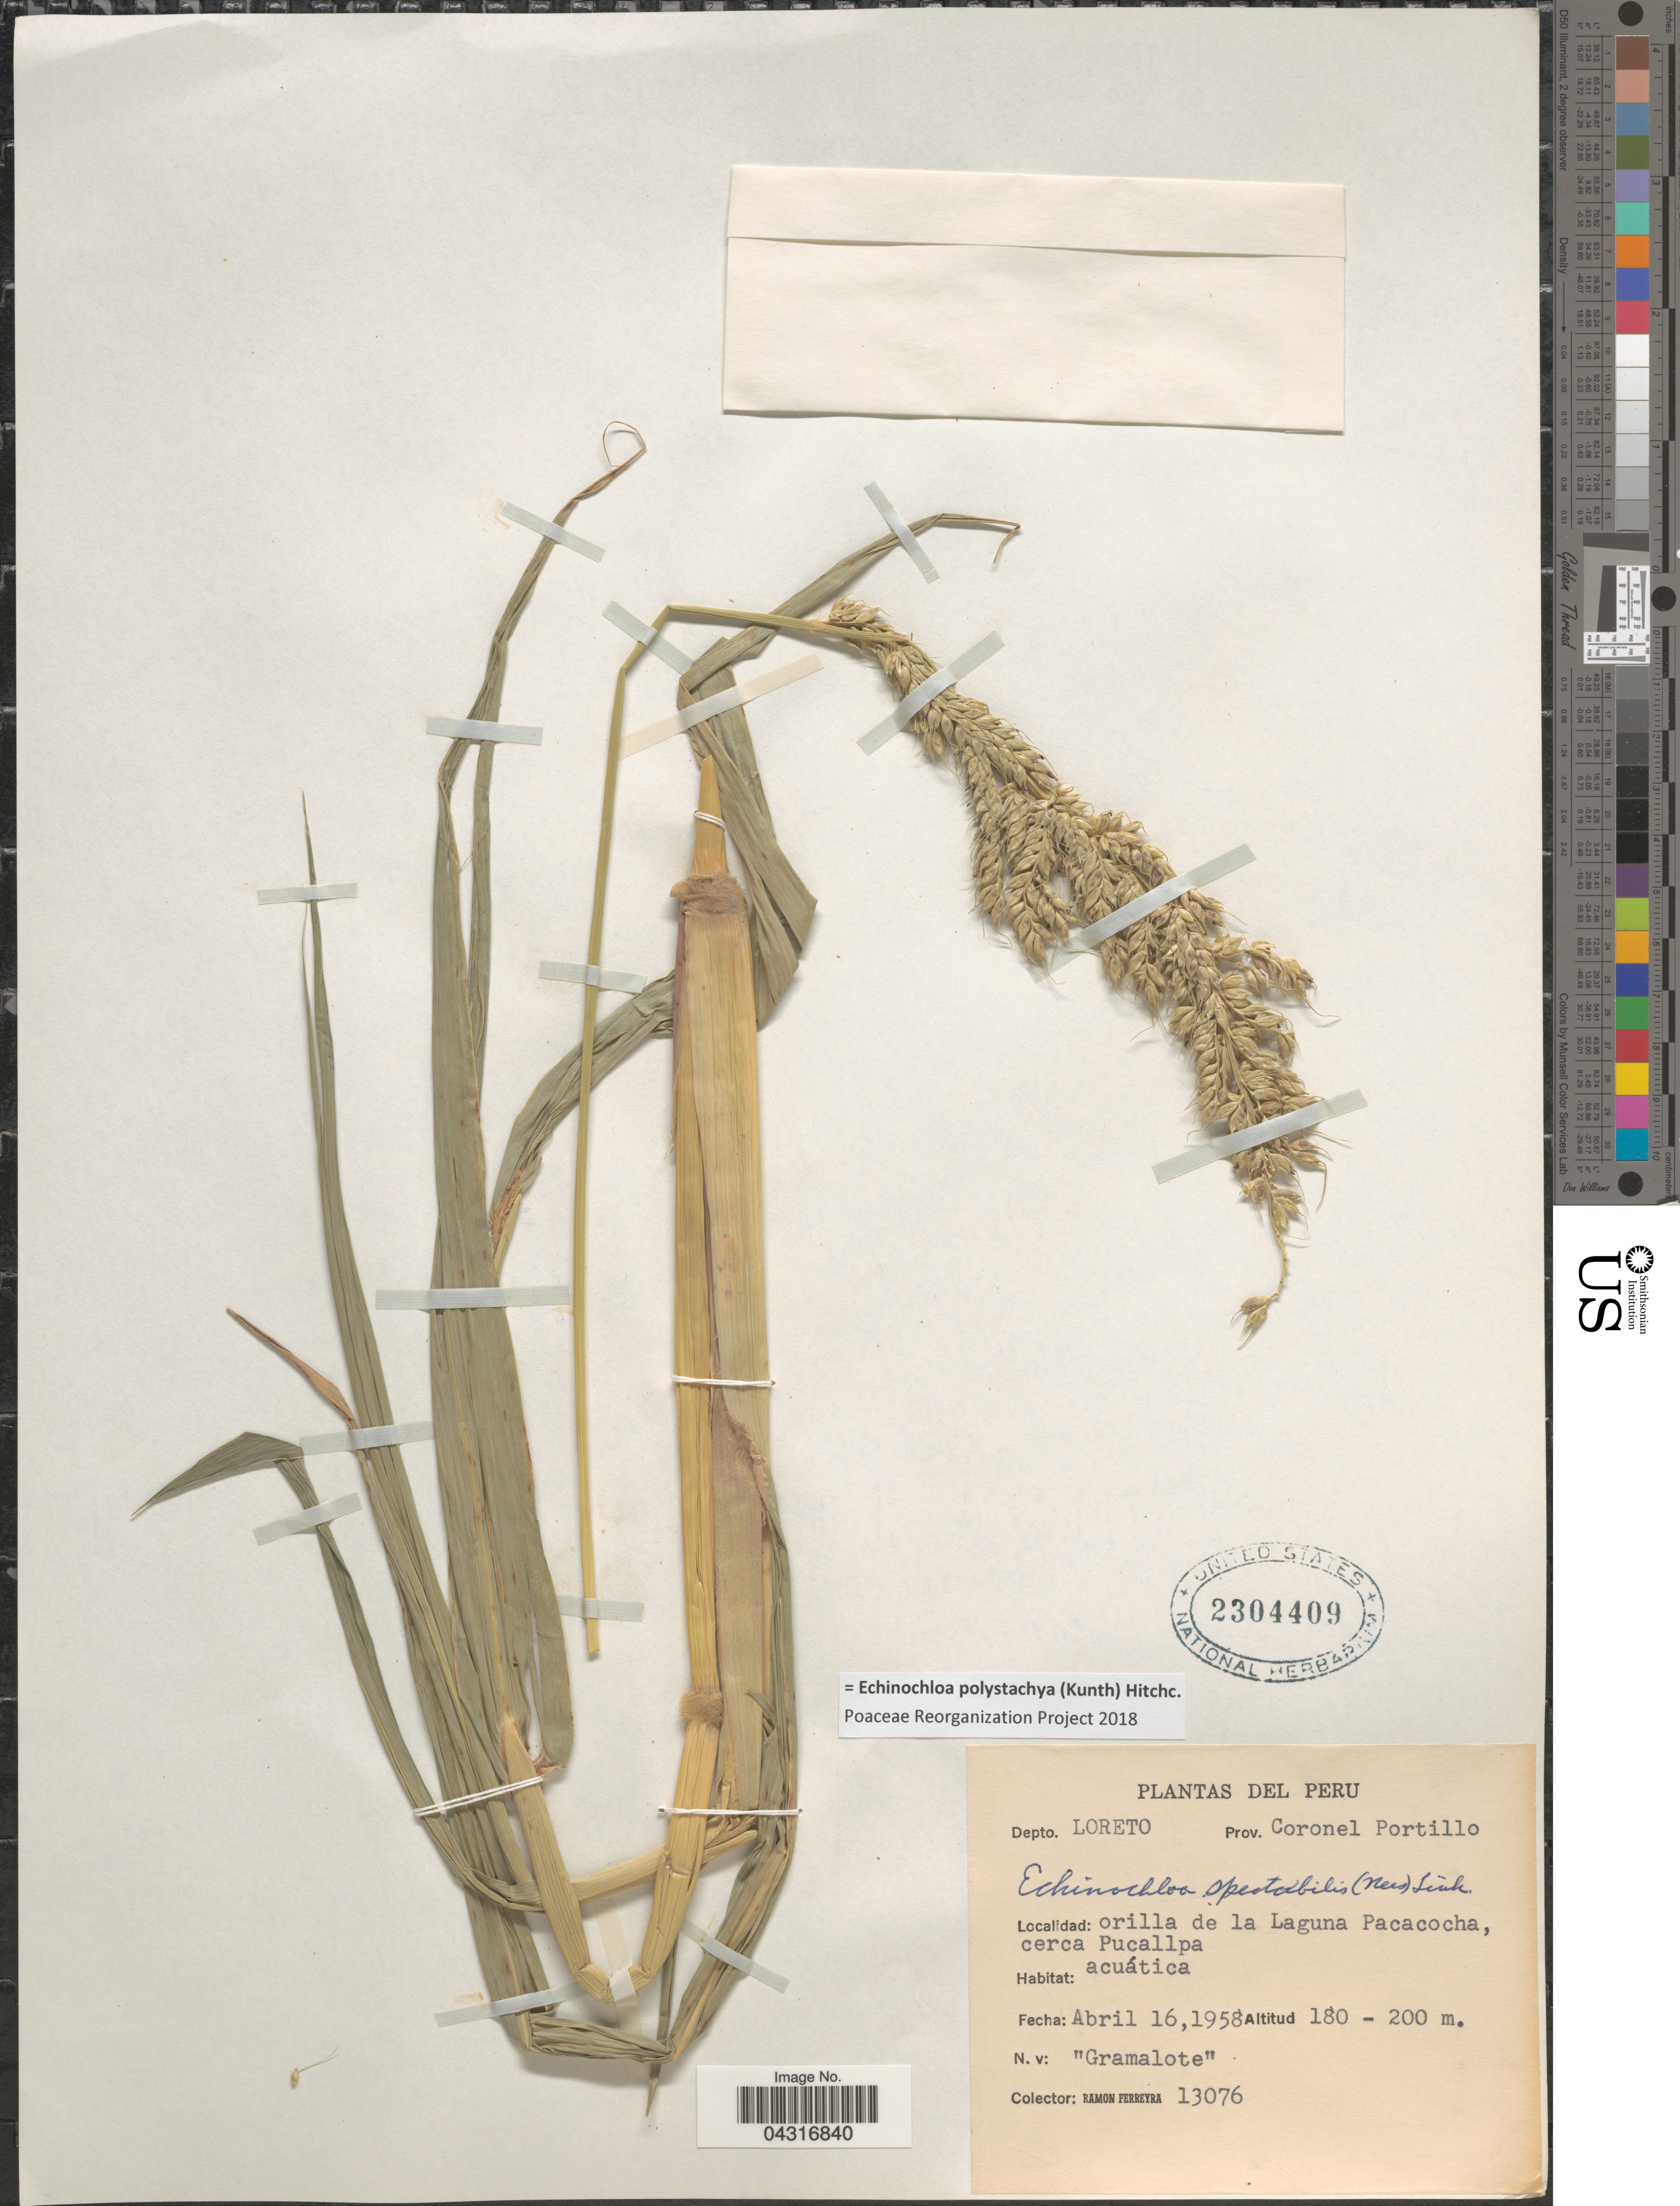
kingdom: Plantae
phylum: Tracheophyta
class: Liliopsida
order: Poales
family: Poaceae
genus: Echinochloa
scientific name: Echinochloa polystachya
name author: (Kunth) Hitchc.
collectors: R. A. Ferreyra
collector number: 13076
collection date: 1958-04-16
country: Peru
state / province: Loreto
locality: Depto. Loreto. Prov. Coronel Portillo. Orilla de la Laguna Pacacocha, cerca Pucallpa.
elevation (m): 180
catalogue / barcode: US 2304409